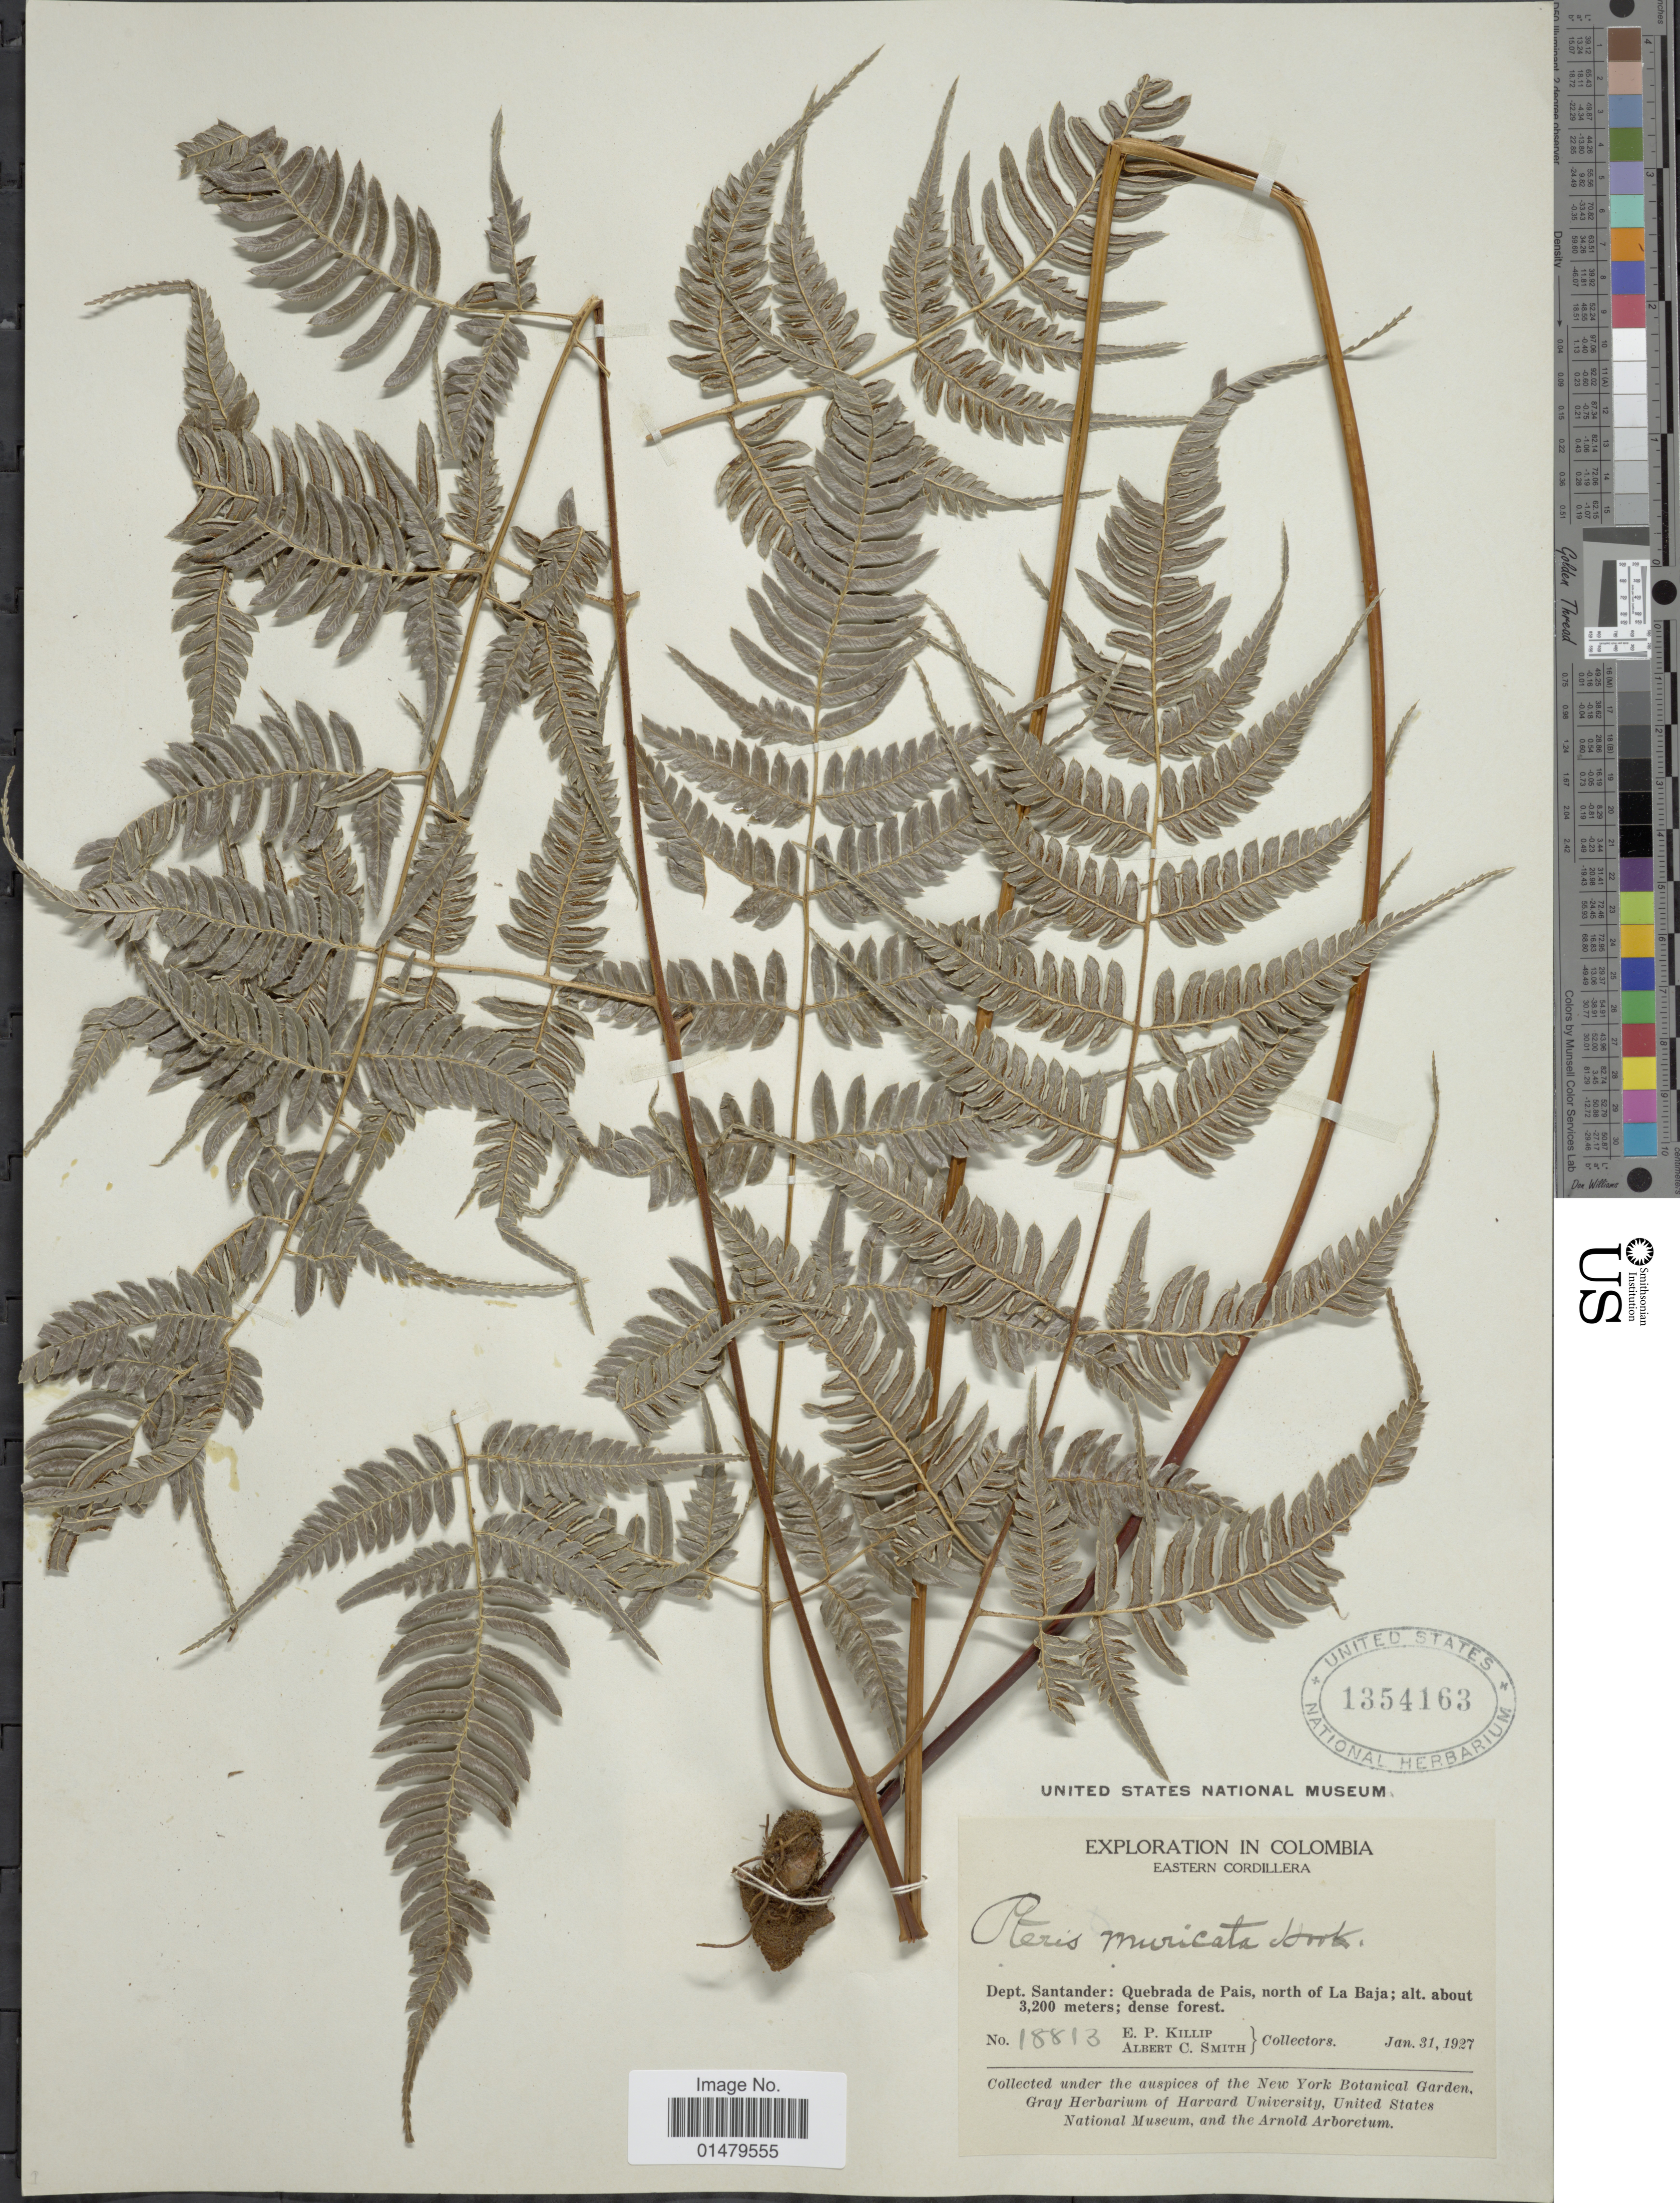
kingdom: Plantae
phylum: Tracheophyta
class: Polypodiopsida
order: Polypodiales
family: Pteridaceae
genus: Pteris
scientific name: Pteris longipetiololata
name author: Lellinger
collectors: E. P. Killip & A. C. Smith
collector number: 18813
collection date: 1927-01-31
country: Colombia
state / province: Santander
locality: Dept. Santander: Quebrada de Pais, north of La Baja.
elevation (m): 3200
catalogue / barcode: US 1354163